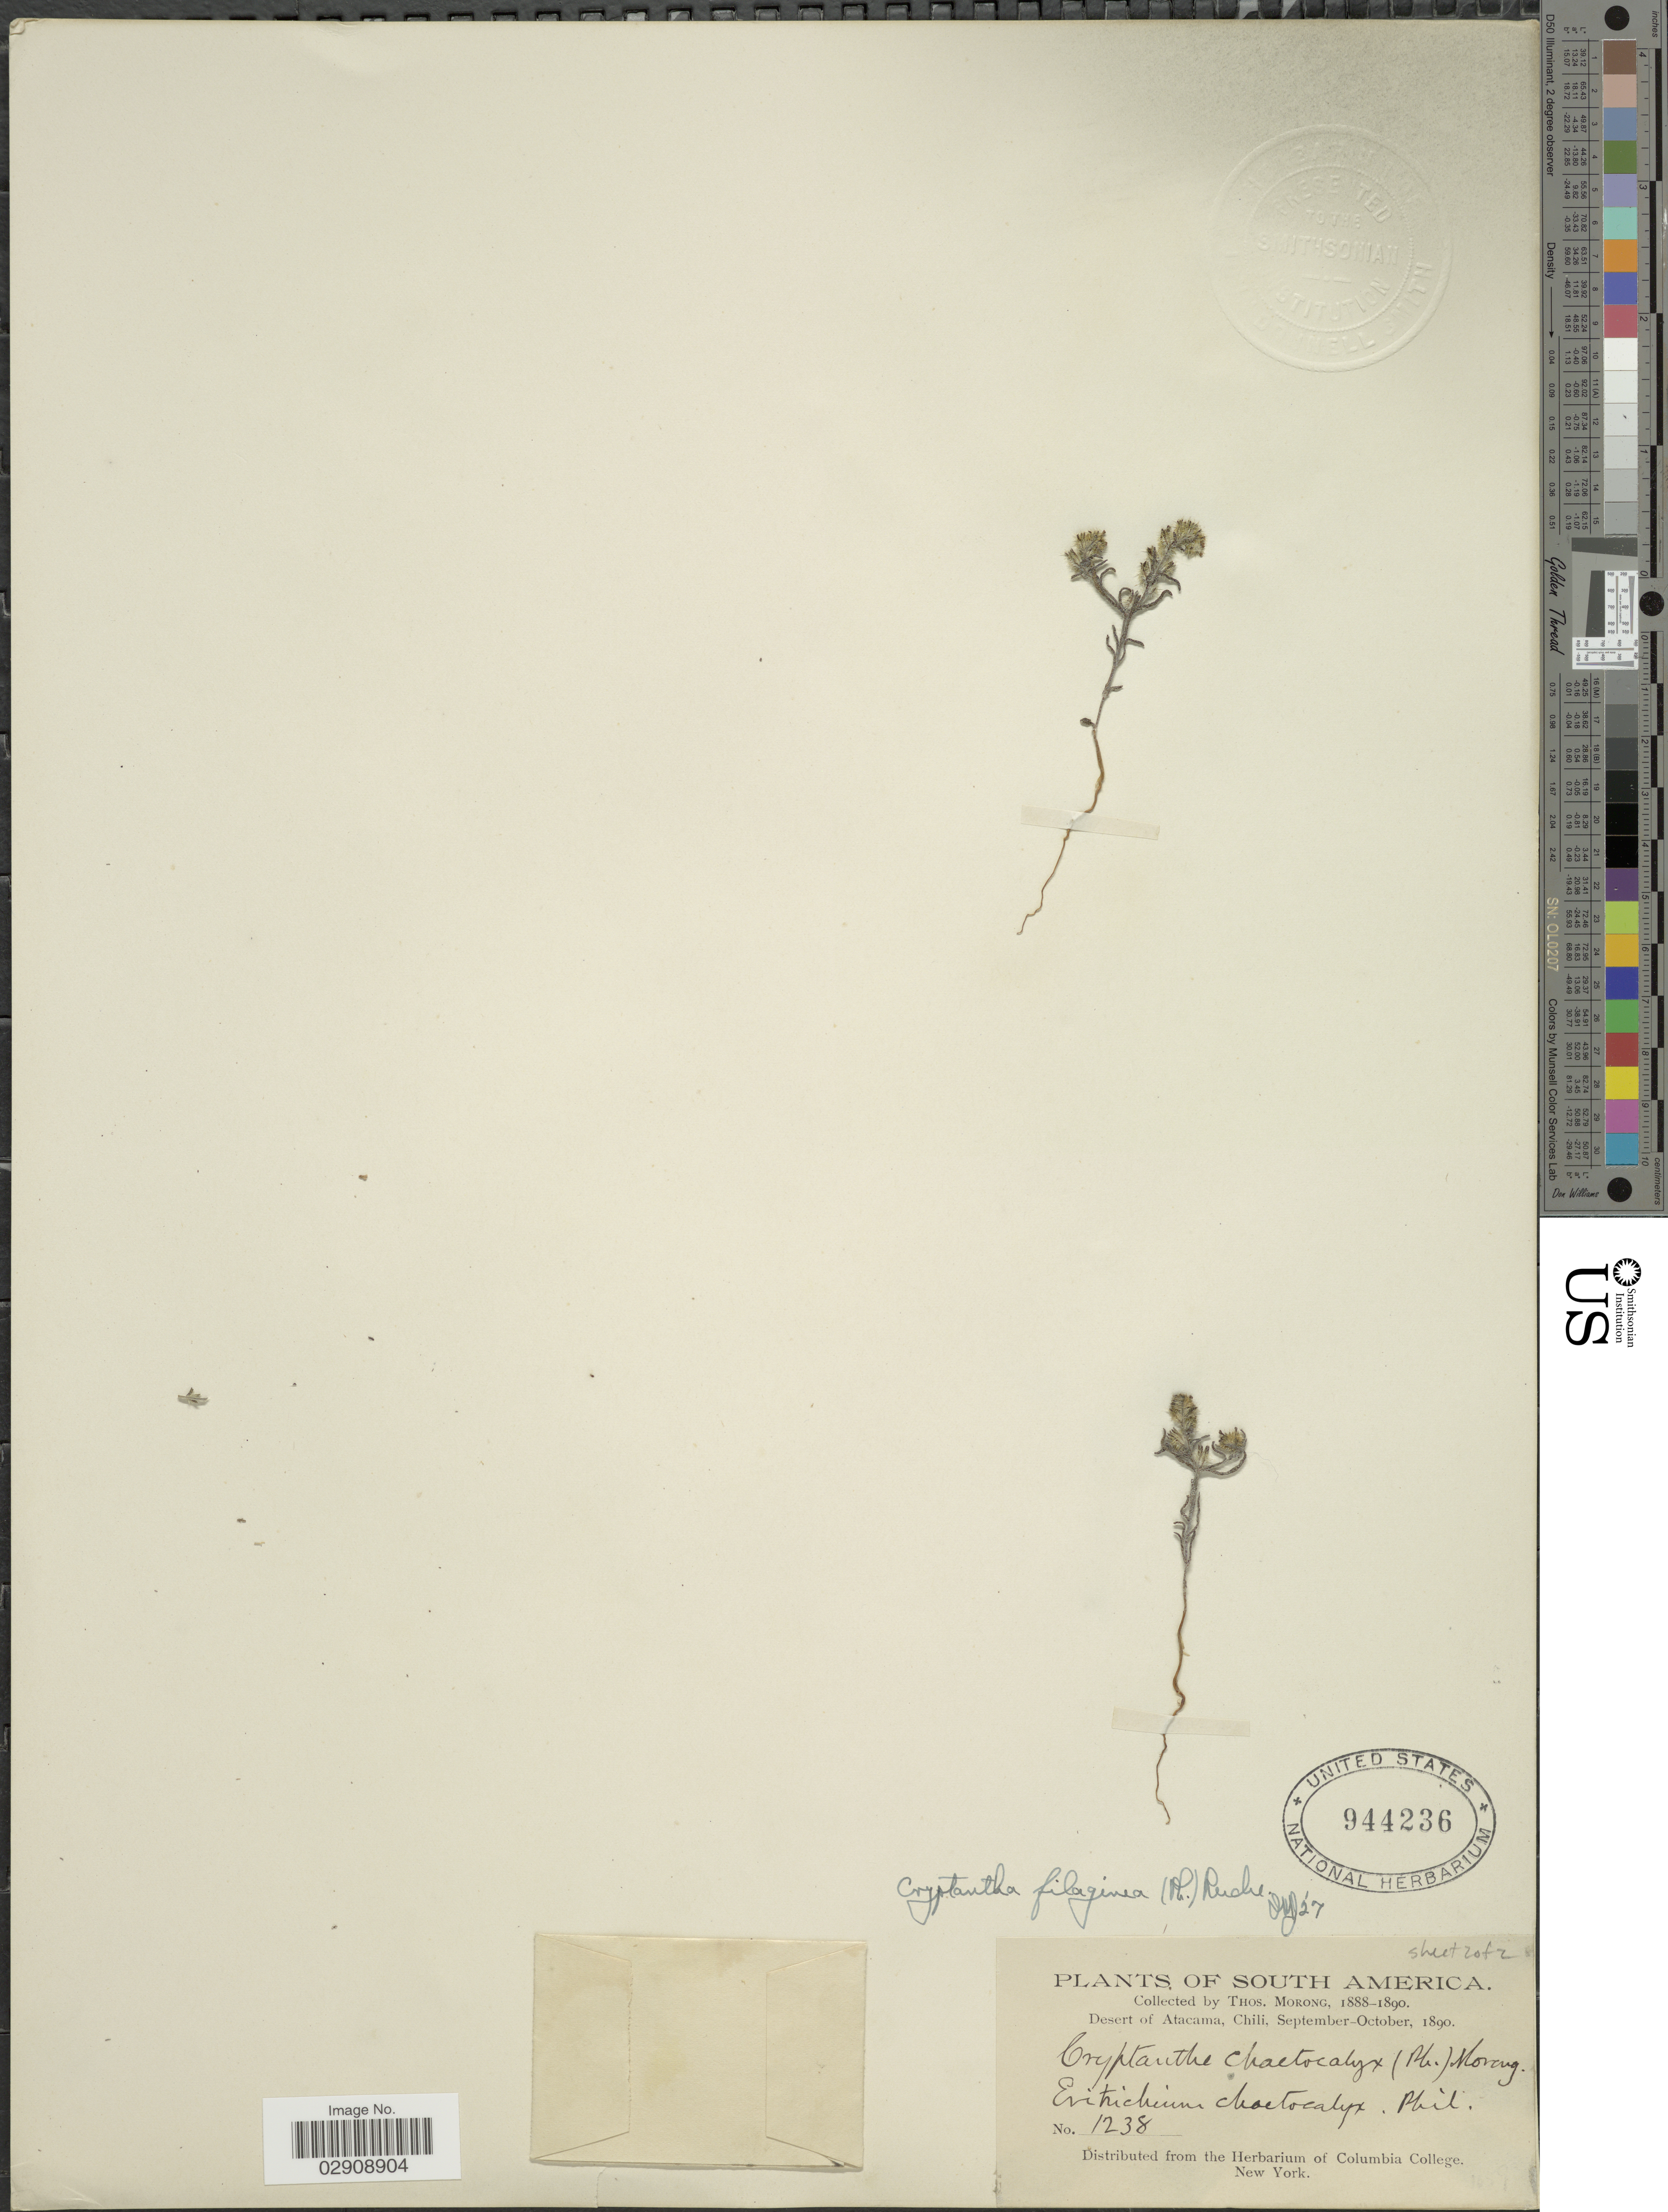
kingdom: Plantae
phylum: Tracheophyta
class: Magnoliopsida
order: Boraginales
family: Boraginaceae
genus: Cryptantha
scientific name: Cryptantha filaginea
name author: (Phil.) Reiche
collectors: ex herb. T. Morong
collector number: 1238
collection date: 1890-09/1890-10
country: Chile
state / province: Atacama (III)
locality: Desert of Atacama, Chile. South America.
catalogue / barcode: US 944236